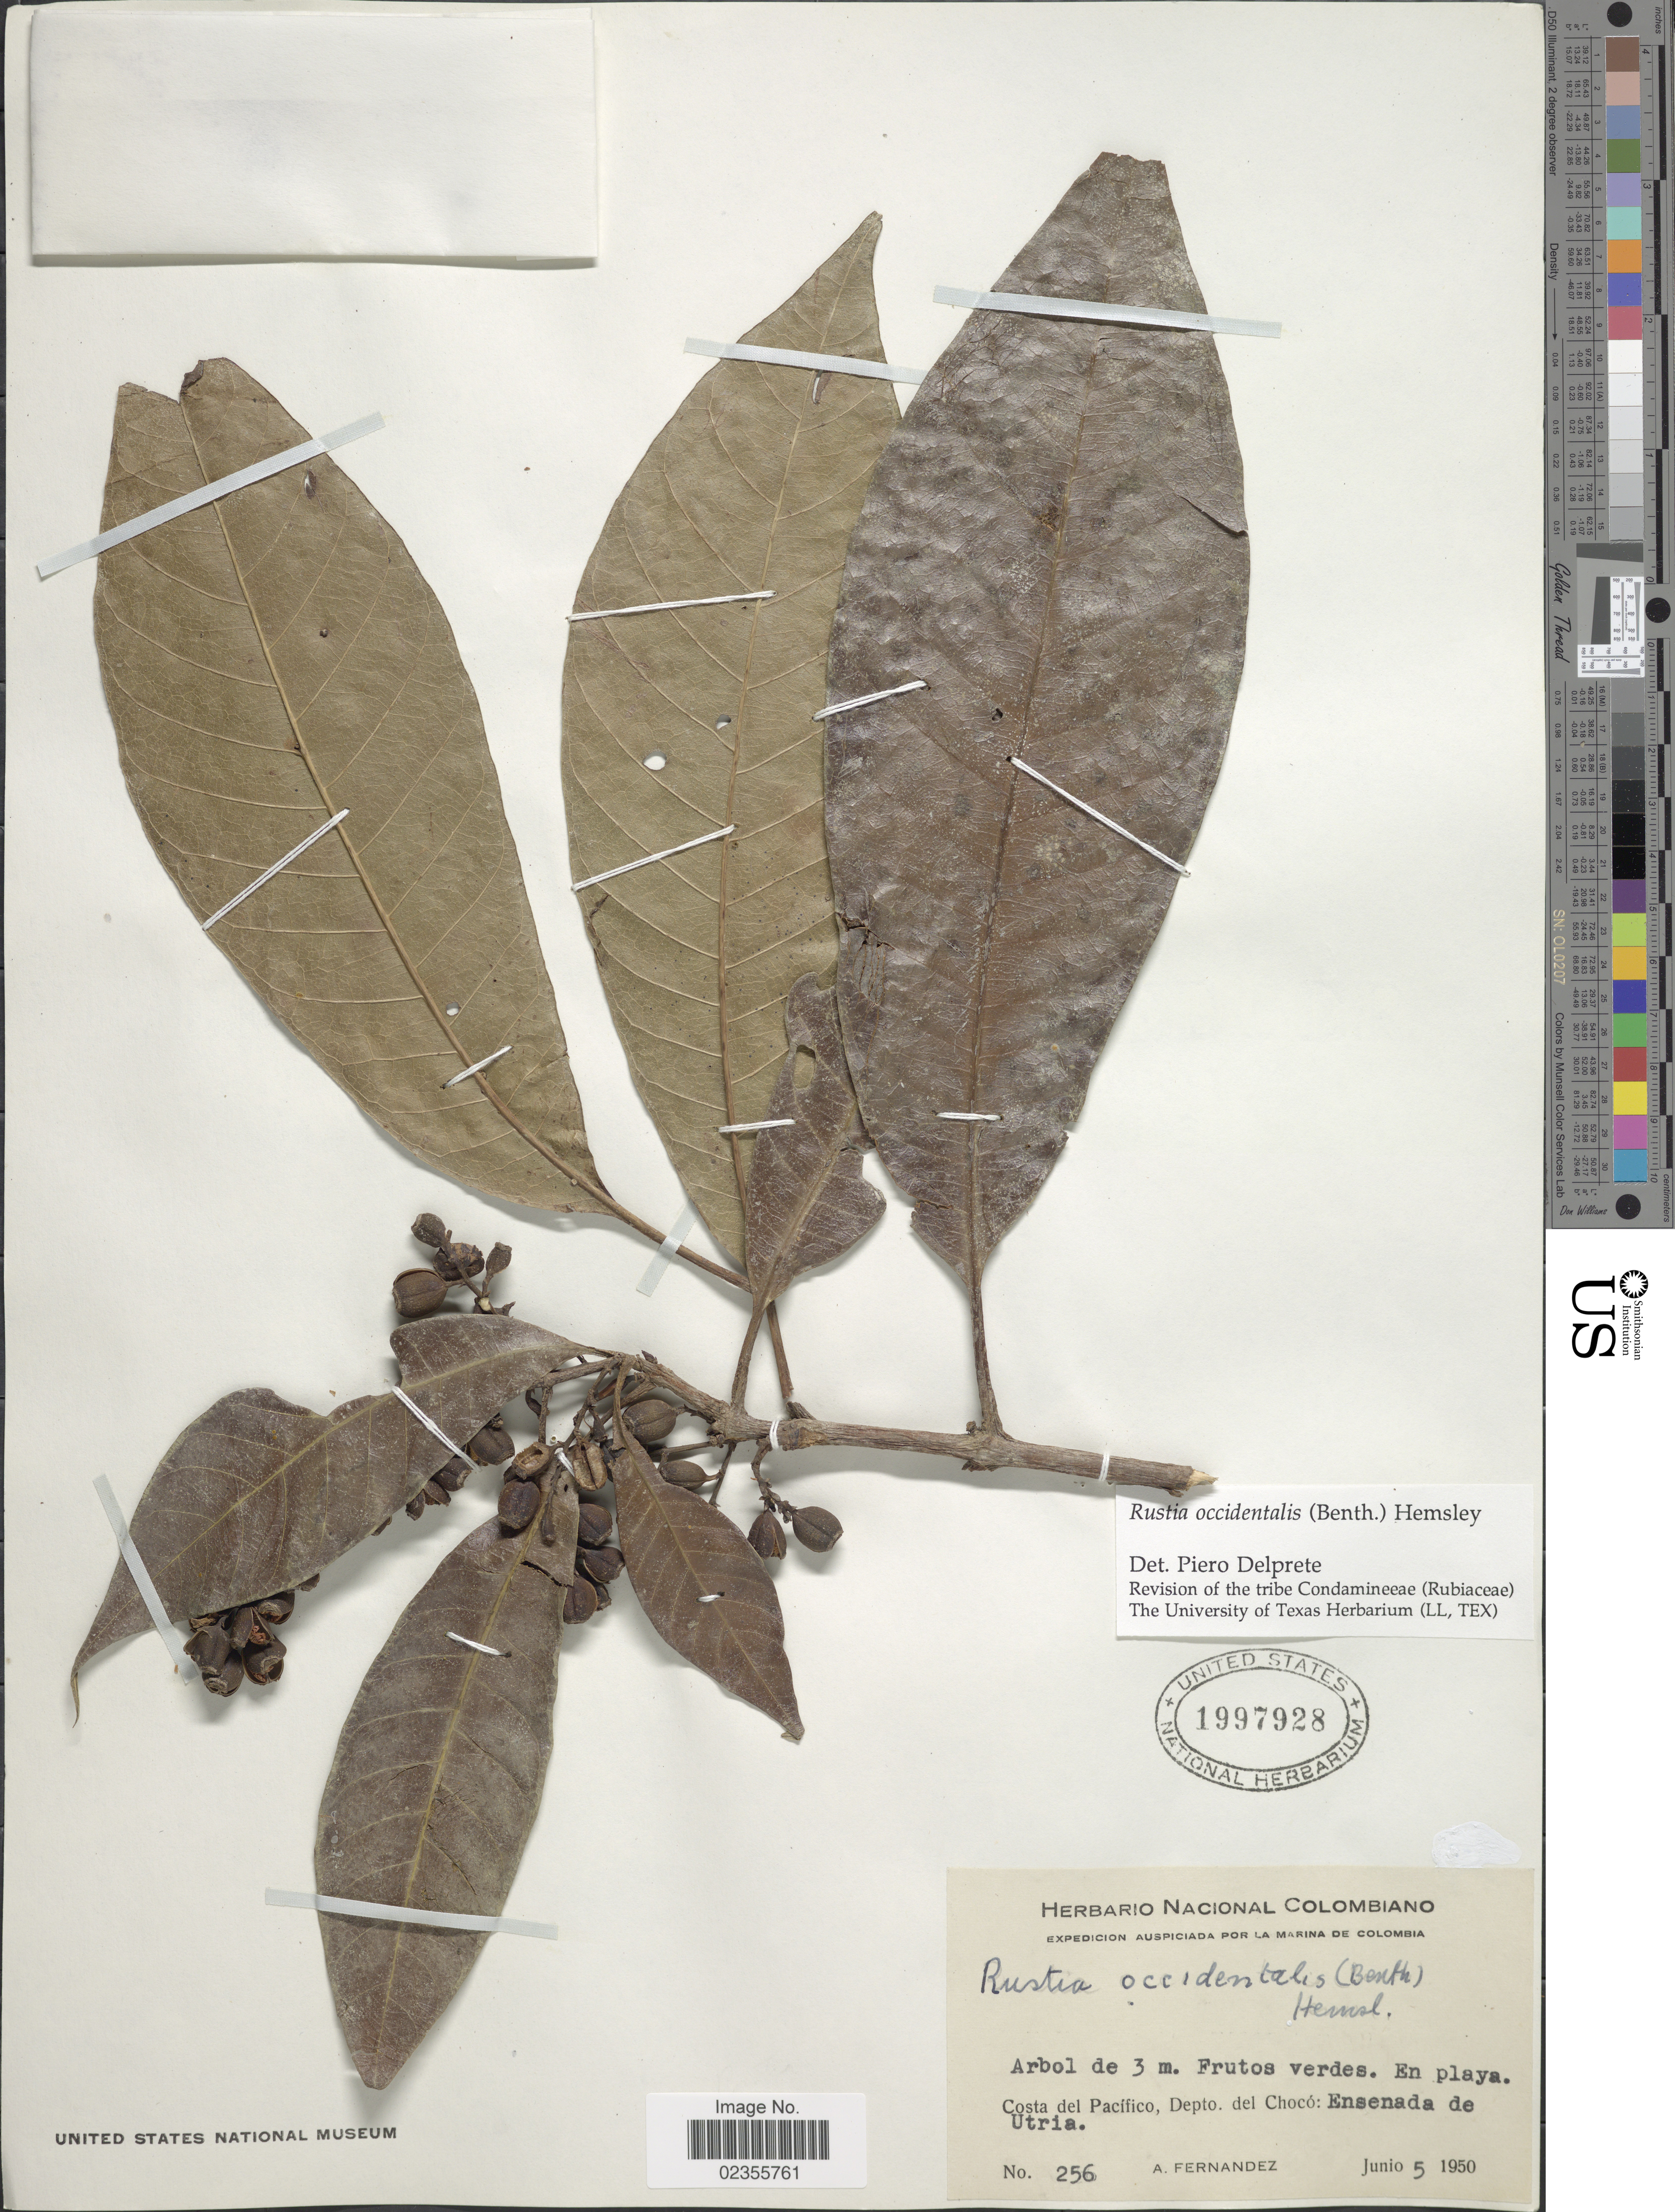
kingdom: Plantae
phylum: Tracheophyta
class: Magnoliopsida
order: Gentianales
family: Rubiaceae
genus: Rustia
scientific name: Rustia occidentalis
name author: (Benth.) Hemsl.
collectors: A. Fernandez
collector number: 256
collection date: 1950-06-05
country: Colombia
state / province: Chocó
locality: En playa, Costa del Pacifico, Ensenada de Utria.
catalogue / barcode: US 1997928